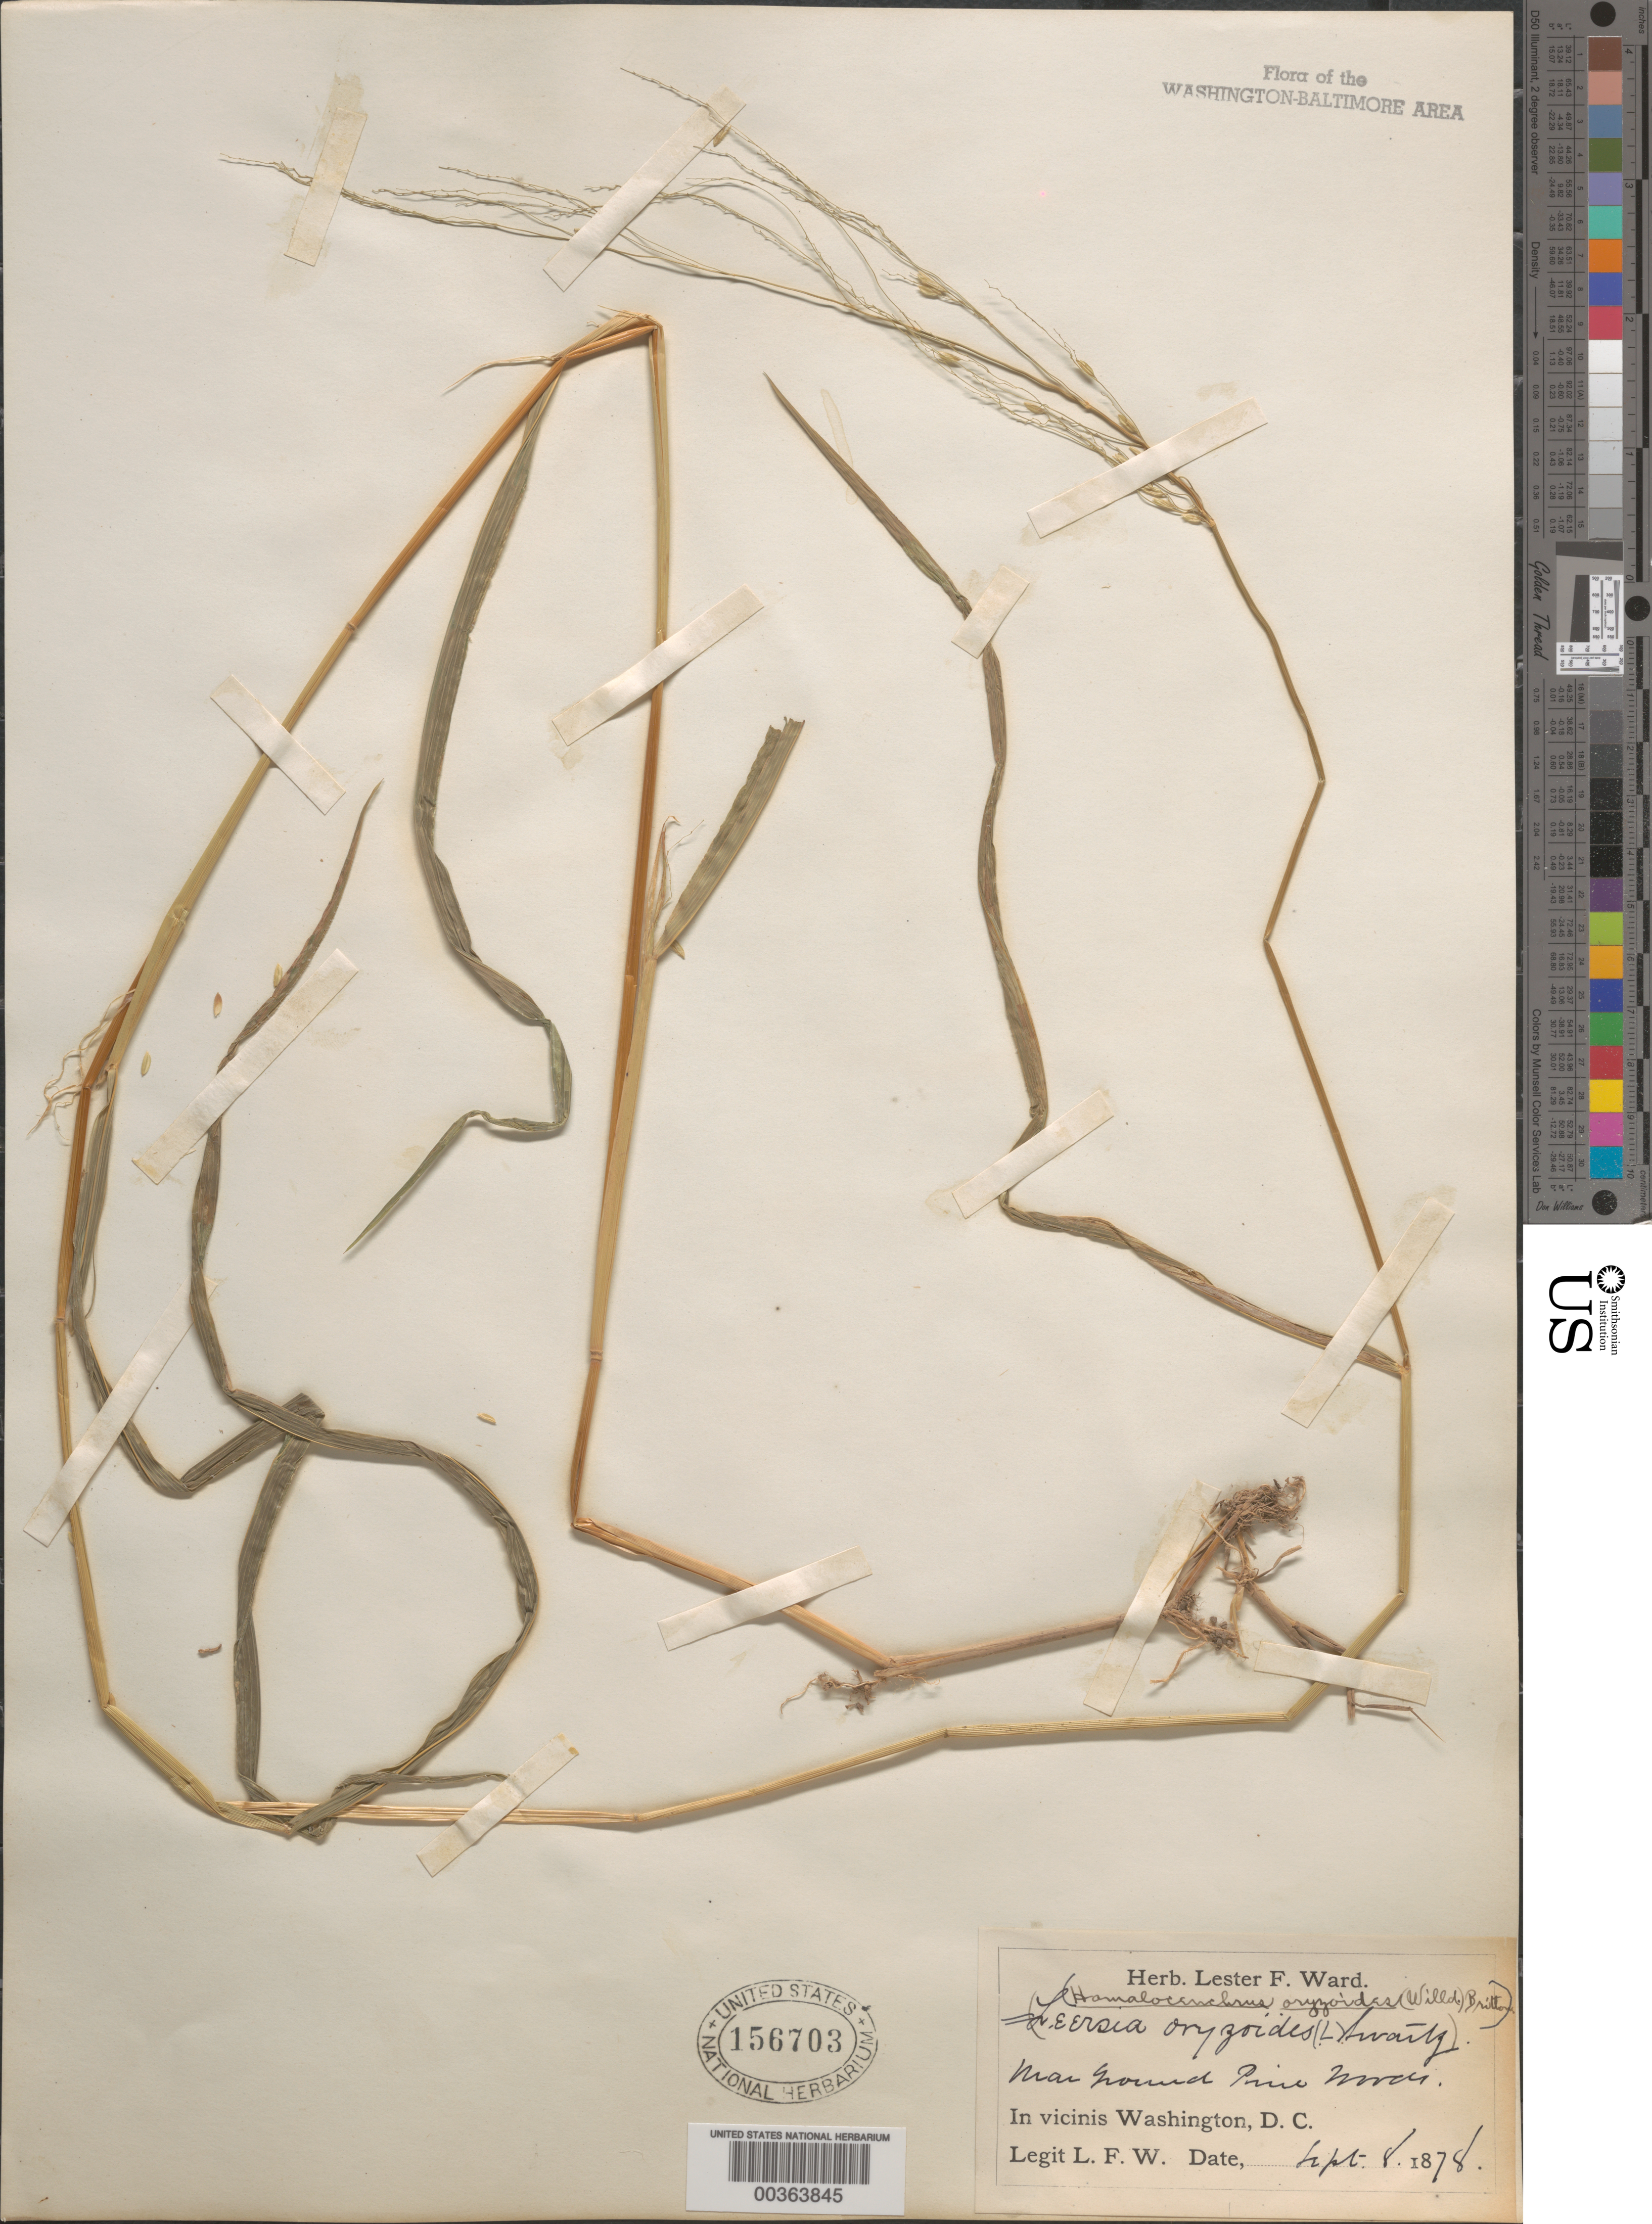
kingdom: Plantae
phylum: Tracheophyta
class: Liliopsida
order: Poales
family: Poaceae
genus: Leersia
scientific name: Leersia oryzoides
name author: (L.) Sw.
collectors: L. F. Ward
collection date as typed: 08 Sep 1878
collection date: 1878-09-08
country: United States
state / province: District of Columbia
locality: Near Ground Pine Woods Rock Creek Park and Vicinity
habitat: Near ground pine woods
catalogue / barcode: US 156703